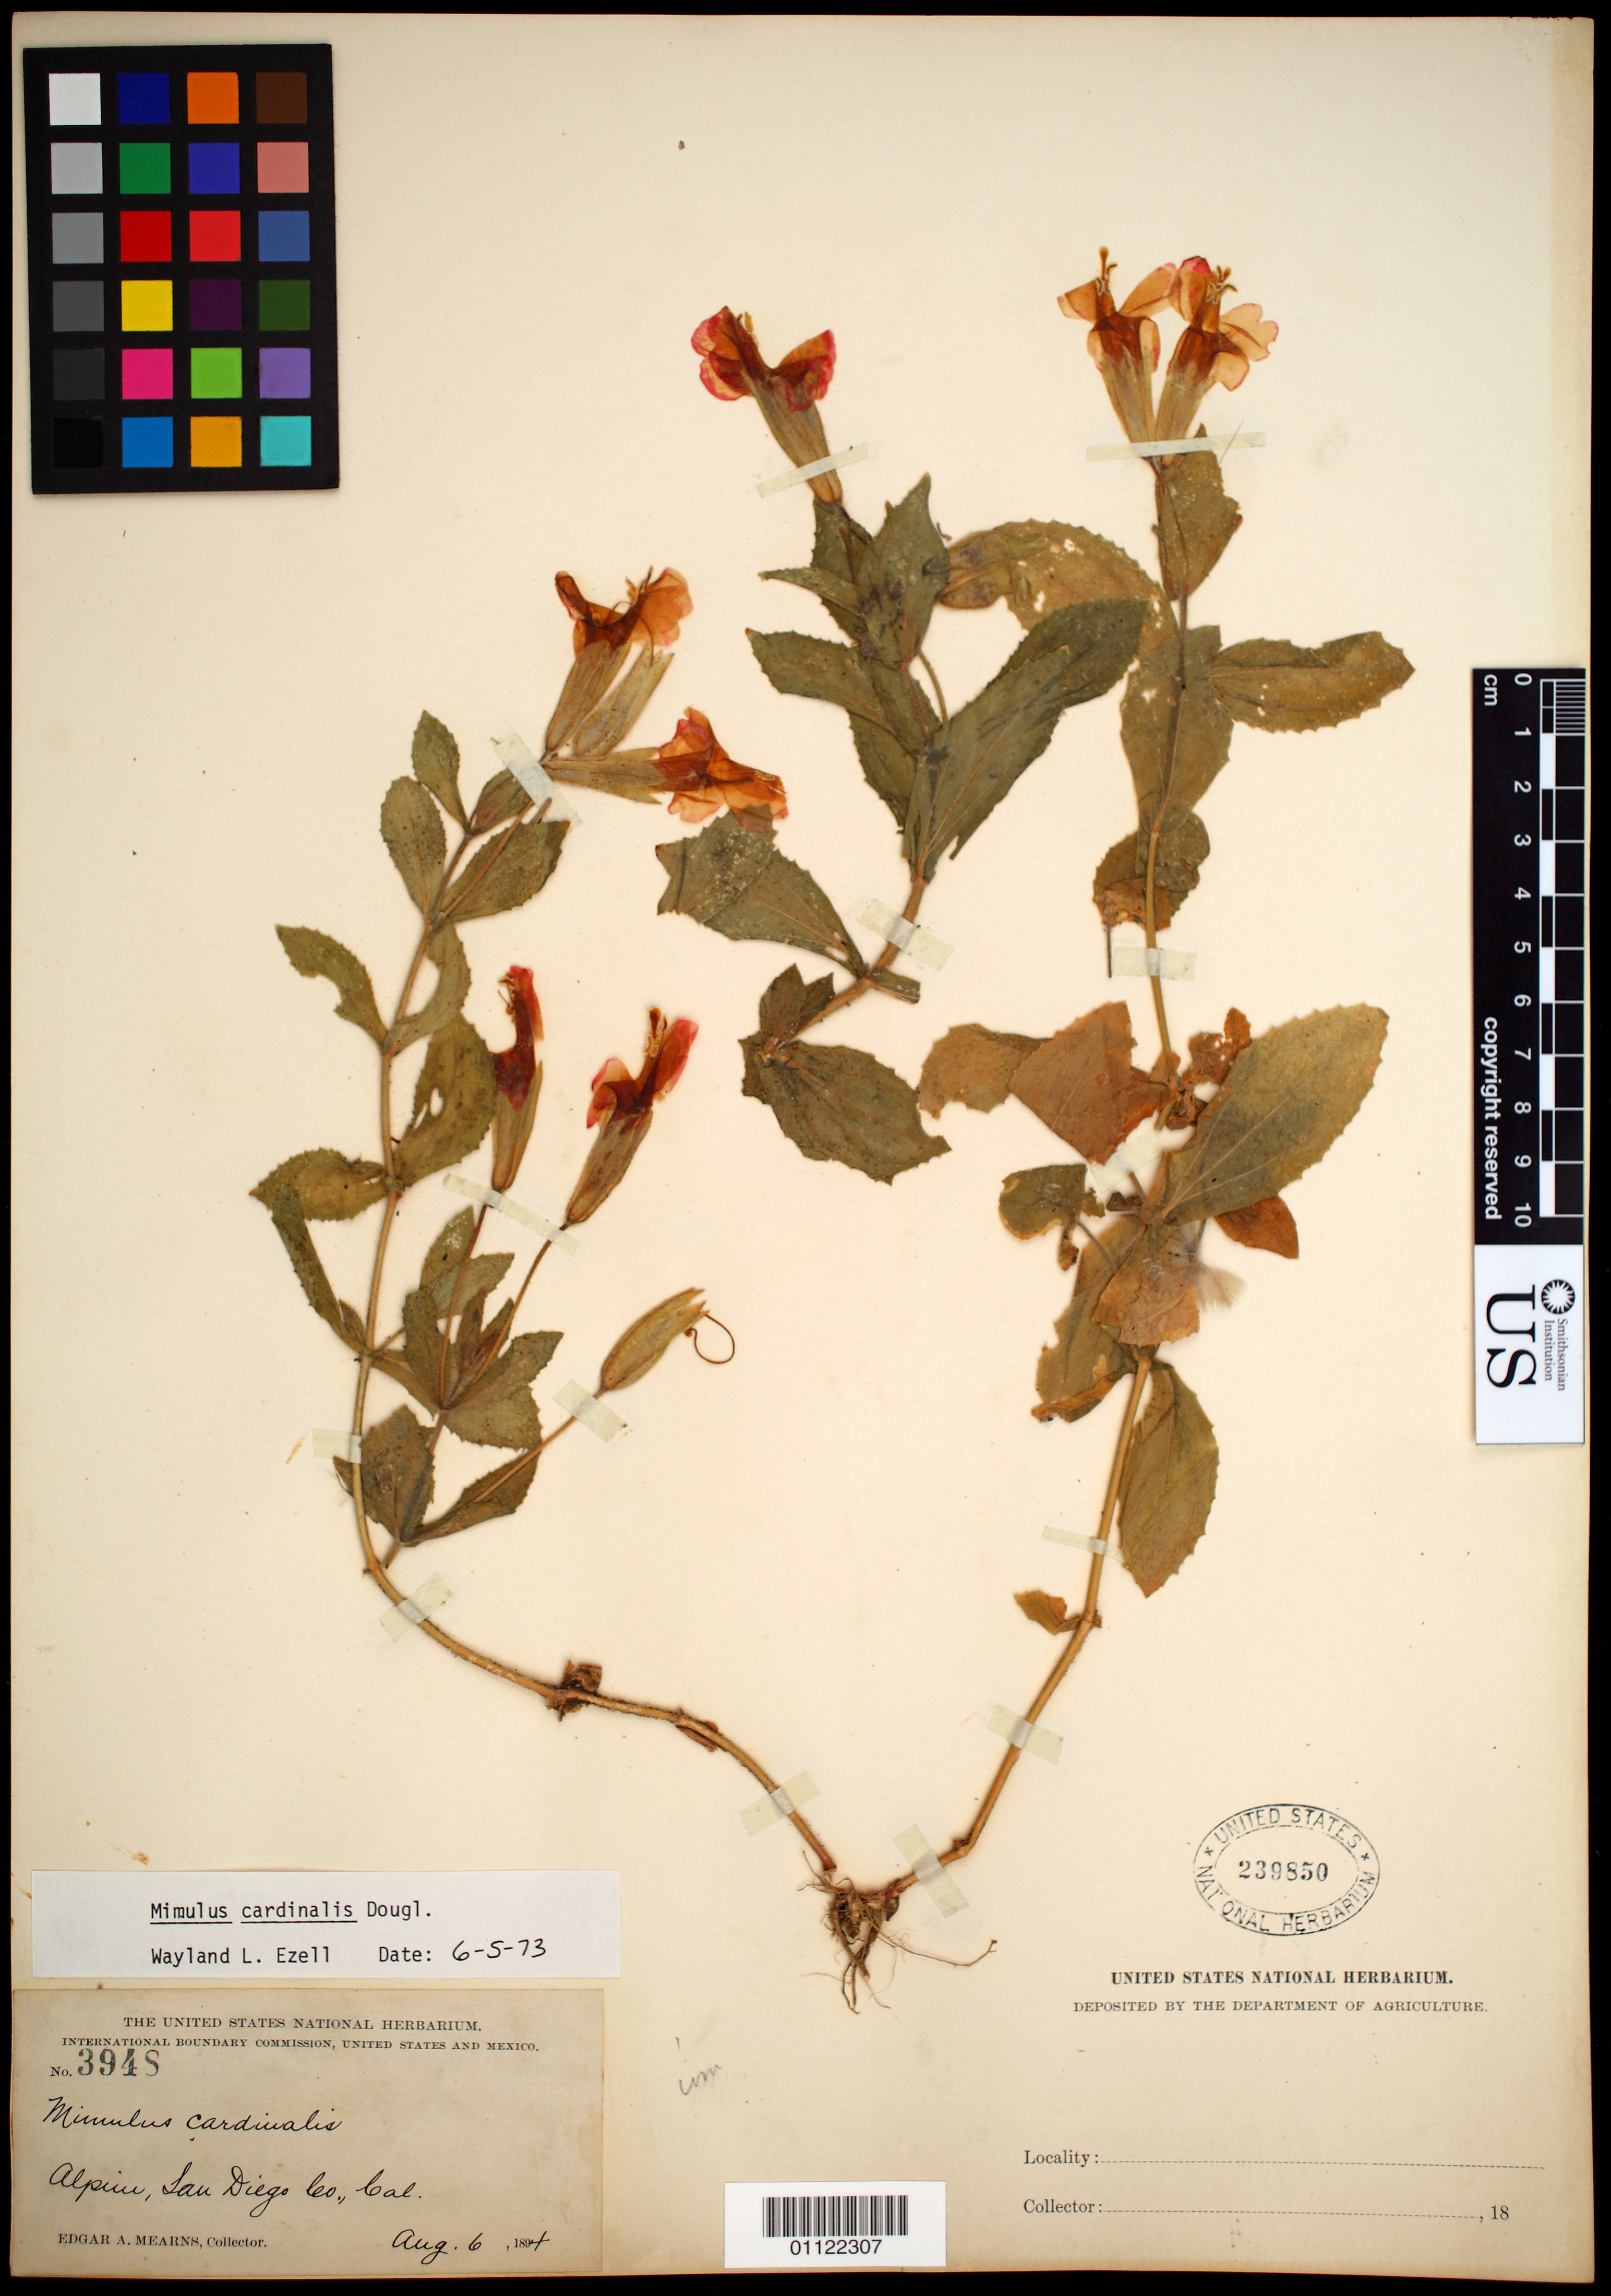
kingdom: Plantae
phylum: Tracheophyta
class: Magnoliopsida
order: Lamiales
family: Phrymaceae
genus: Mimulus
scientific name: Mimulus cardinalis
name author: Douglas ex Benth.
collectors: E. A. Mearns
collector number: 3948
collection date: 1894-08-06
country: United States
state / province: California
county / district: San Diego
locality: Alpine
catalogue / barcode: US 239850